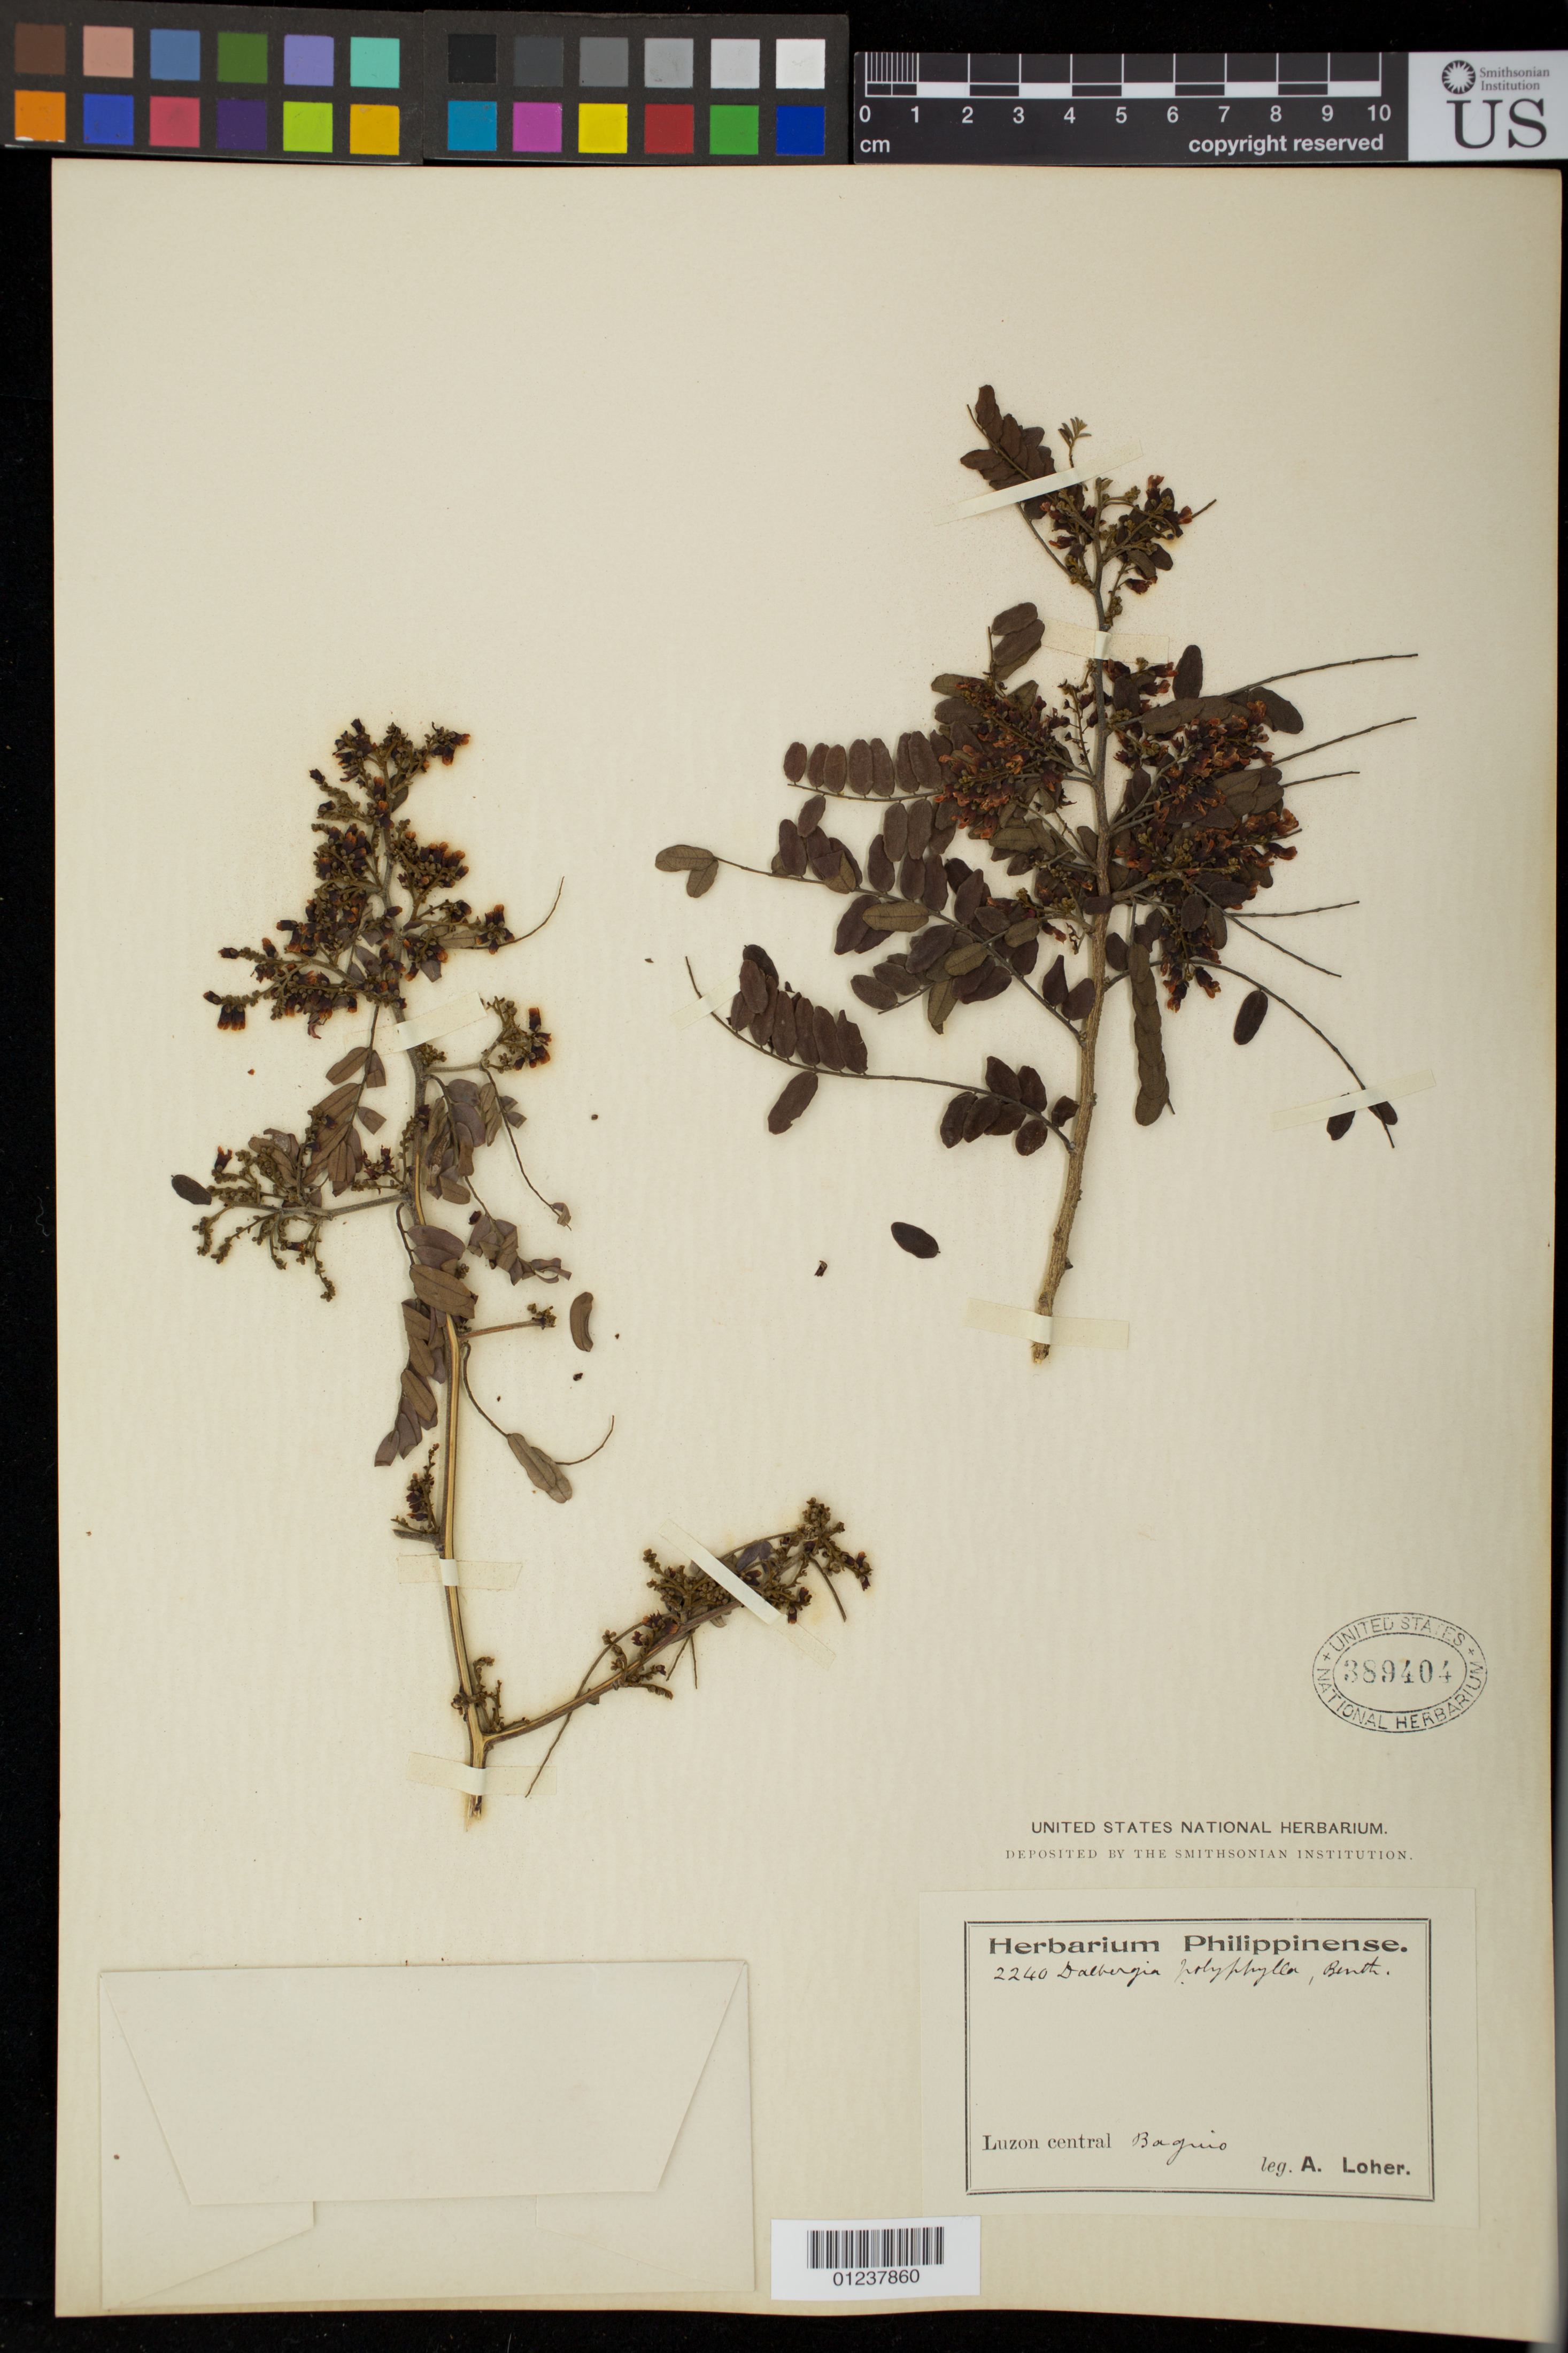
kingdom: Plantae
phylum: Tracheophyta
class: Magnoliopsida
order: Fabales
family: Fabaceae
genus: Dalbergia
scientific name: Dalbergia polyphylla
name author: Benth.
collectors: A. Loher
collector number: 2240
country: Philippines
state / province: Cordillera (Administrative Region)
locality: Luzon Island. Baguio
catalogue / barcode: US 389404